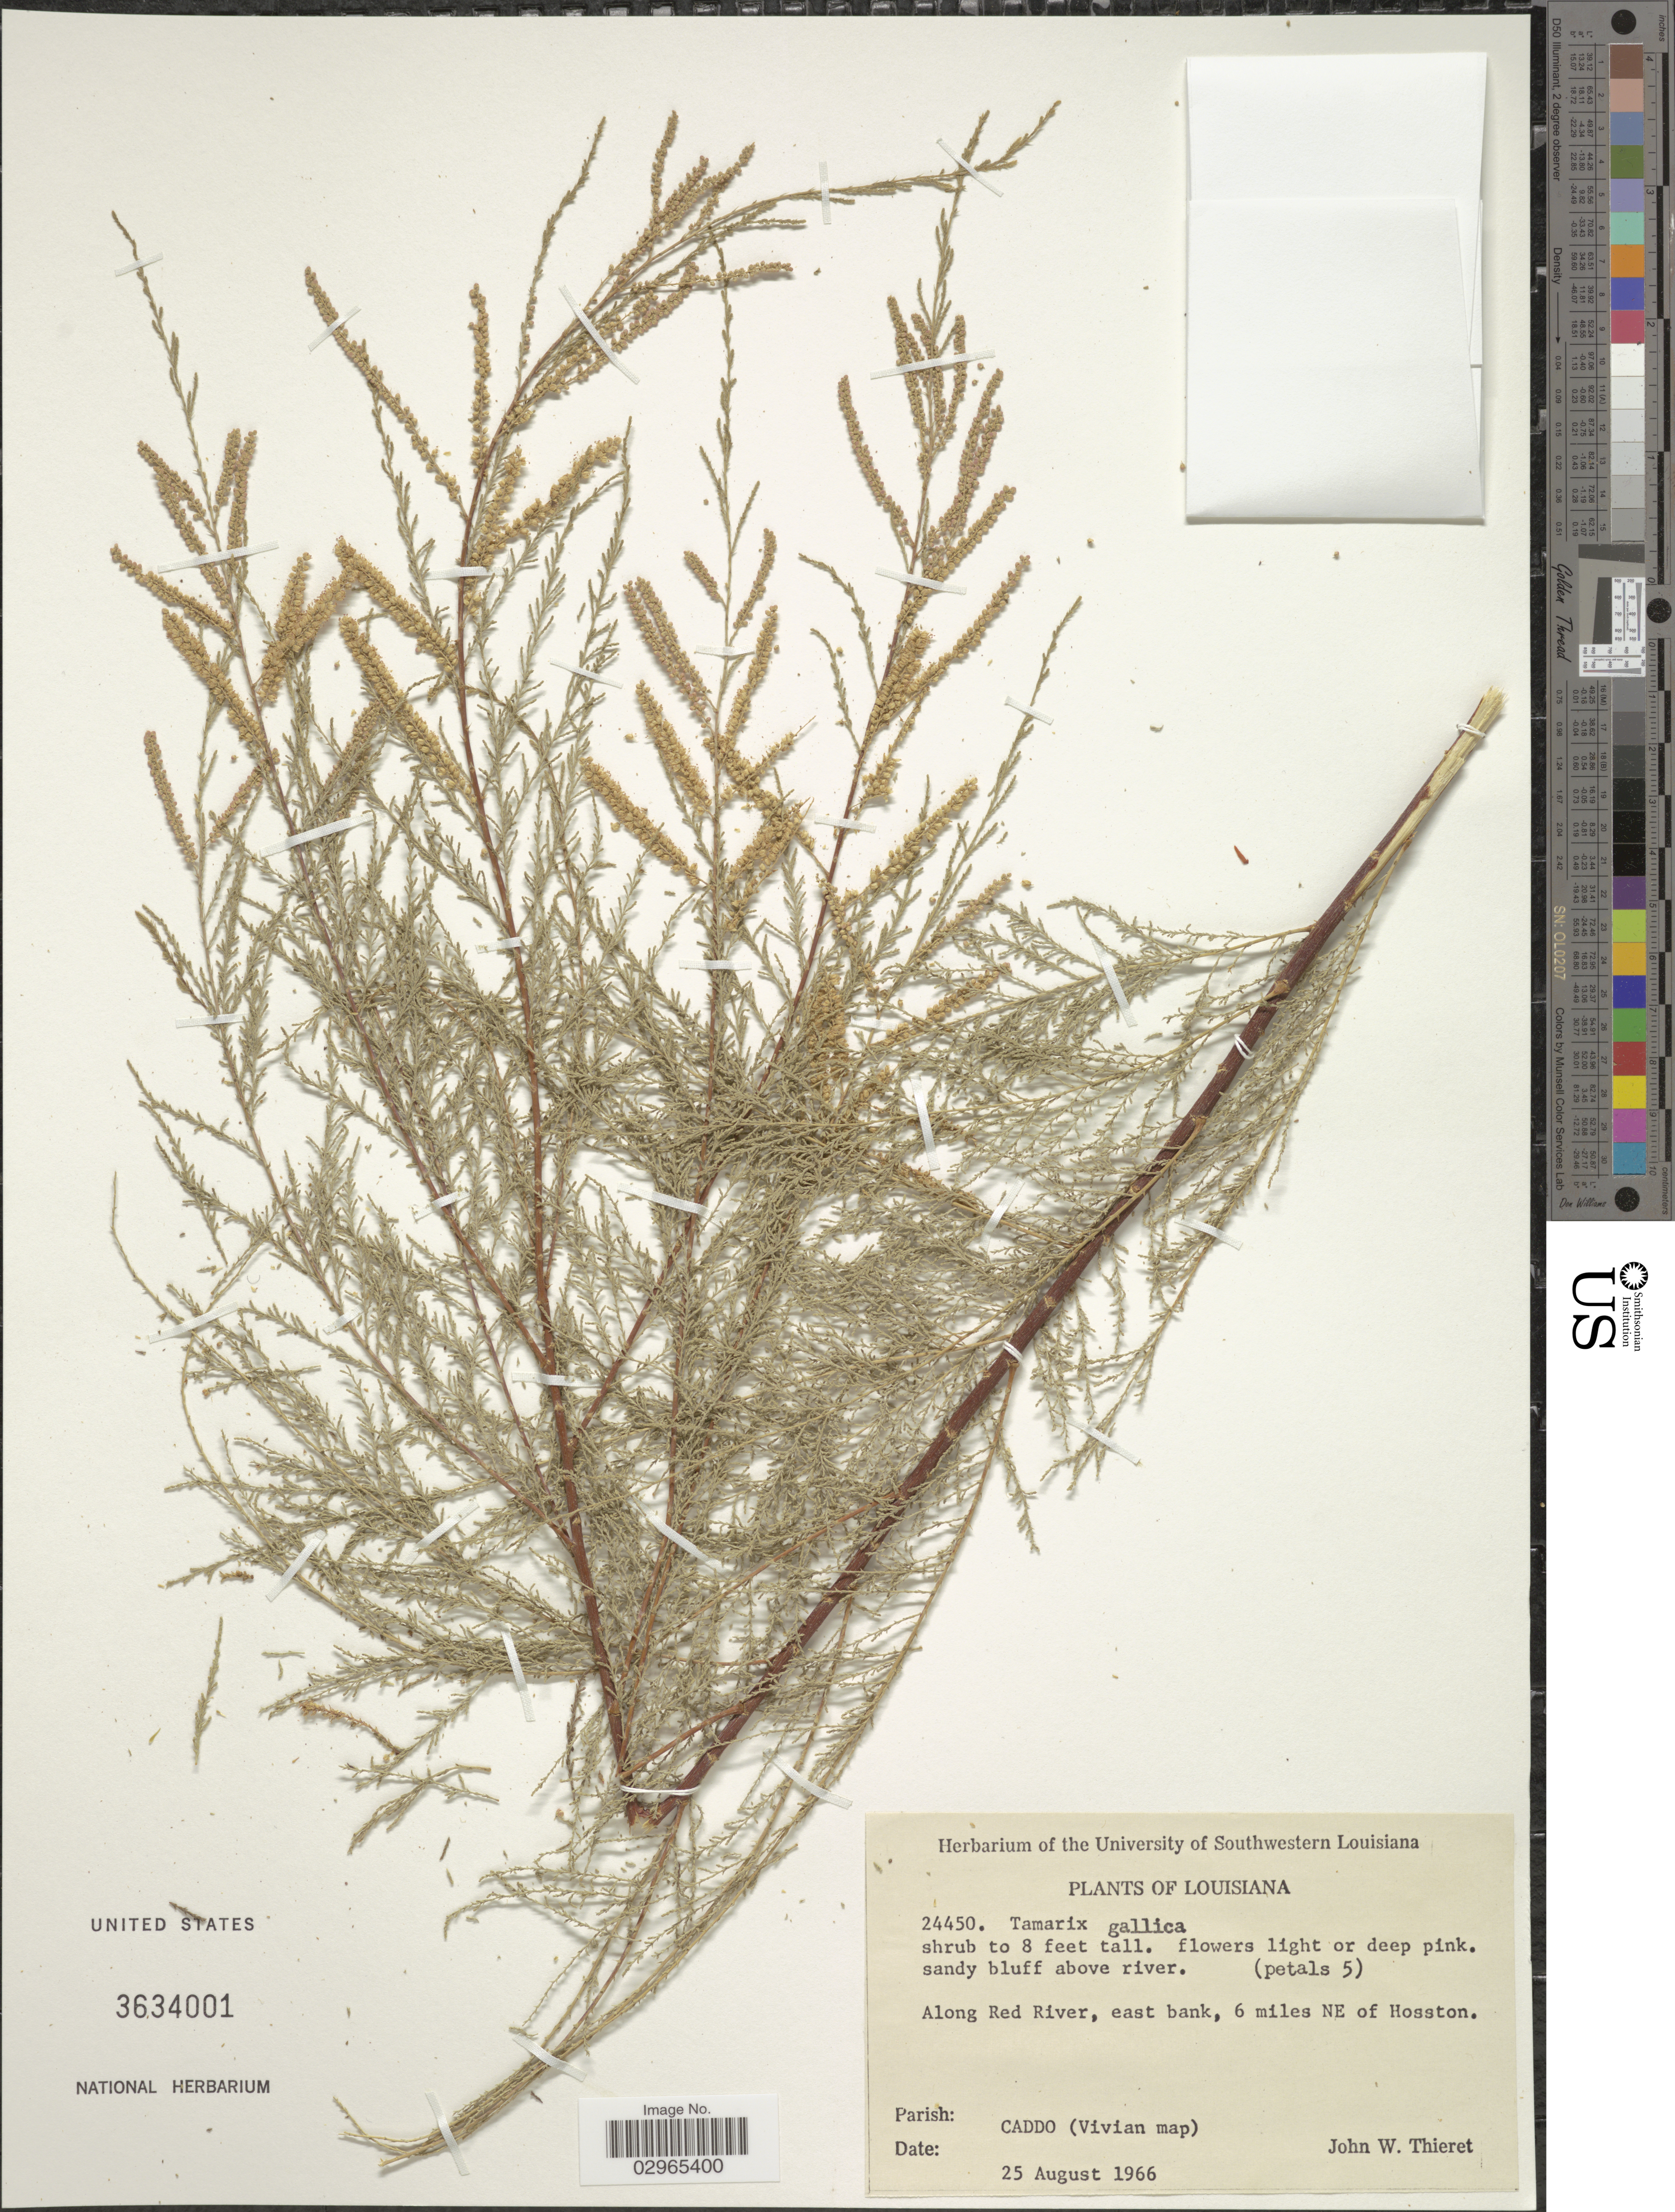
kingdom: Plantae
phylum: Tracheophyta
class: Magnoliopsida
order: Caryophyllales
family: Tamaricaceae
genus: Tamarix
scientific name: Tamarix gallica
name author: L.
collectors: J. W. Thieret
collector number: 24450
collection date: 1966-08-25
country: United States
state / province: Louisiana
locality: Along Red River, east bank, 6 miles NE of Hosston. Parish: Caddo (Vivian map).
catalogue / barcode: US 3634001